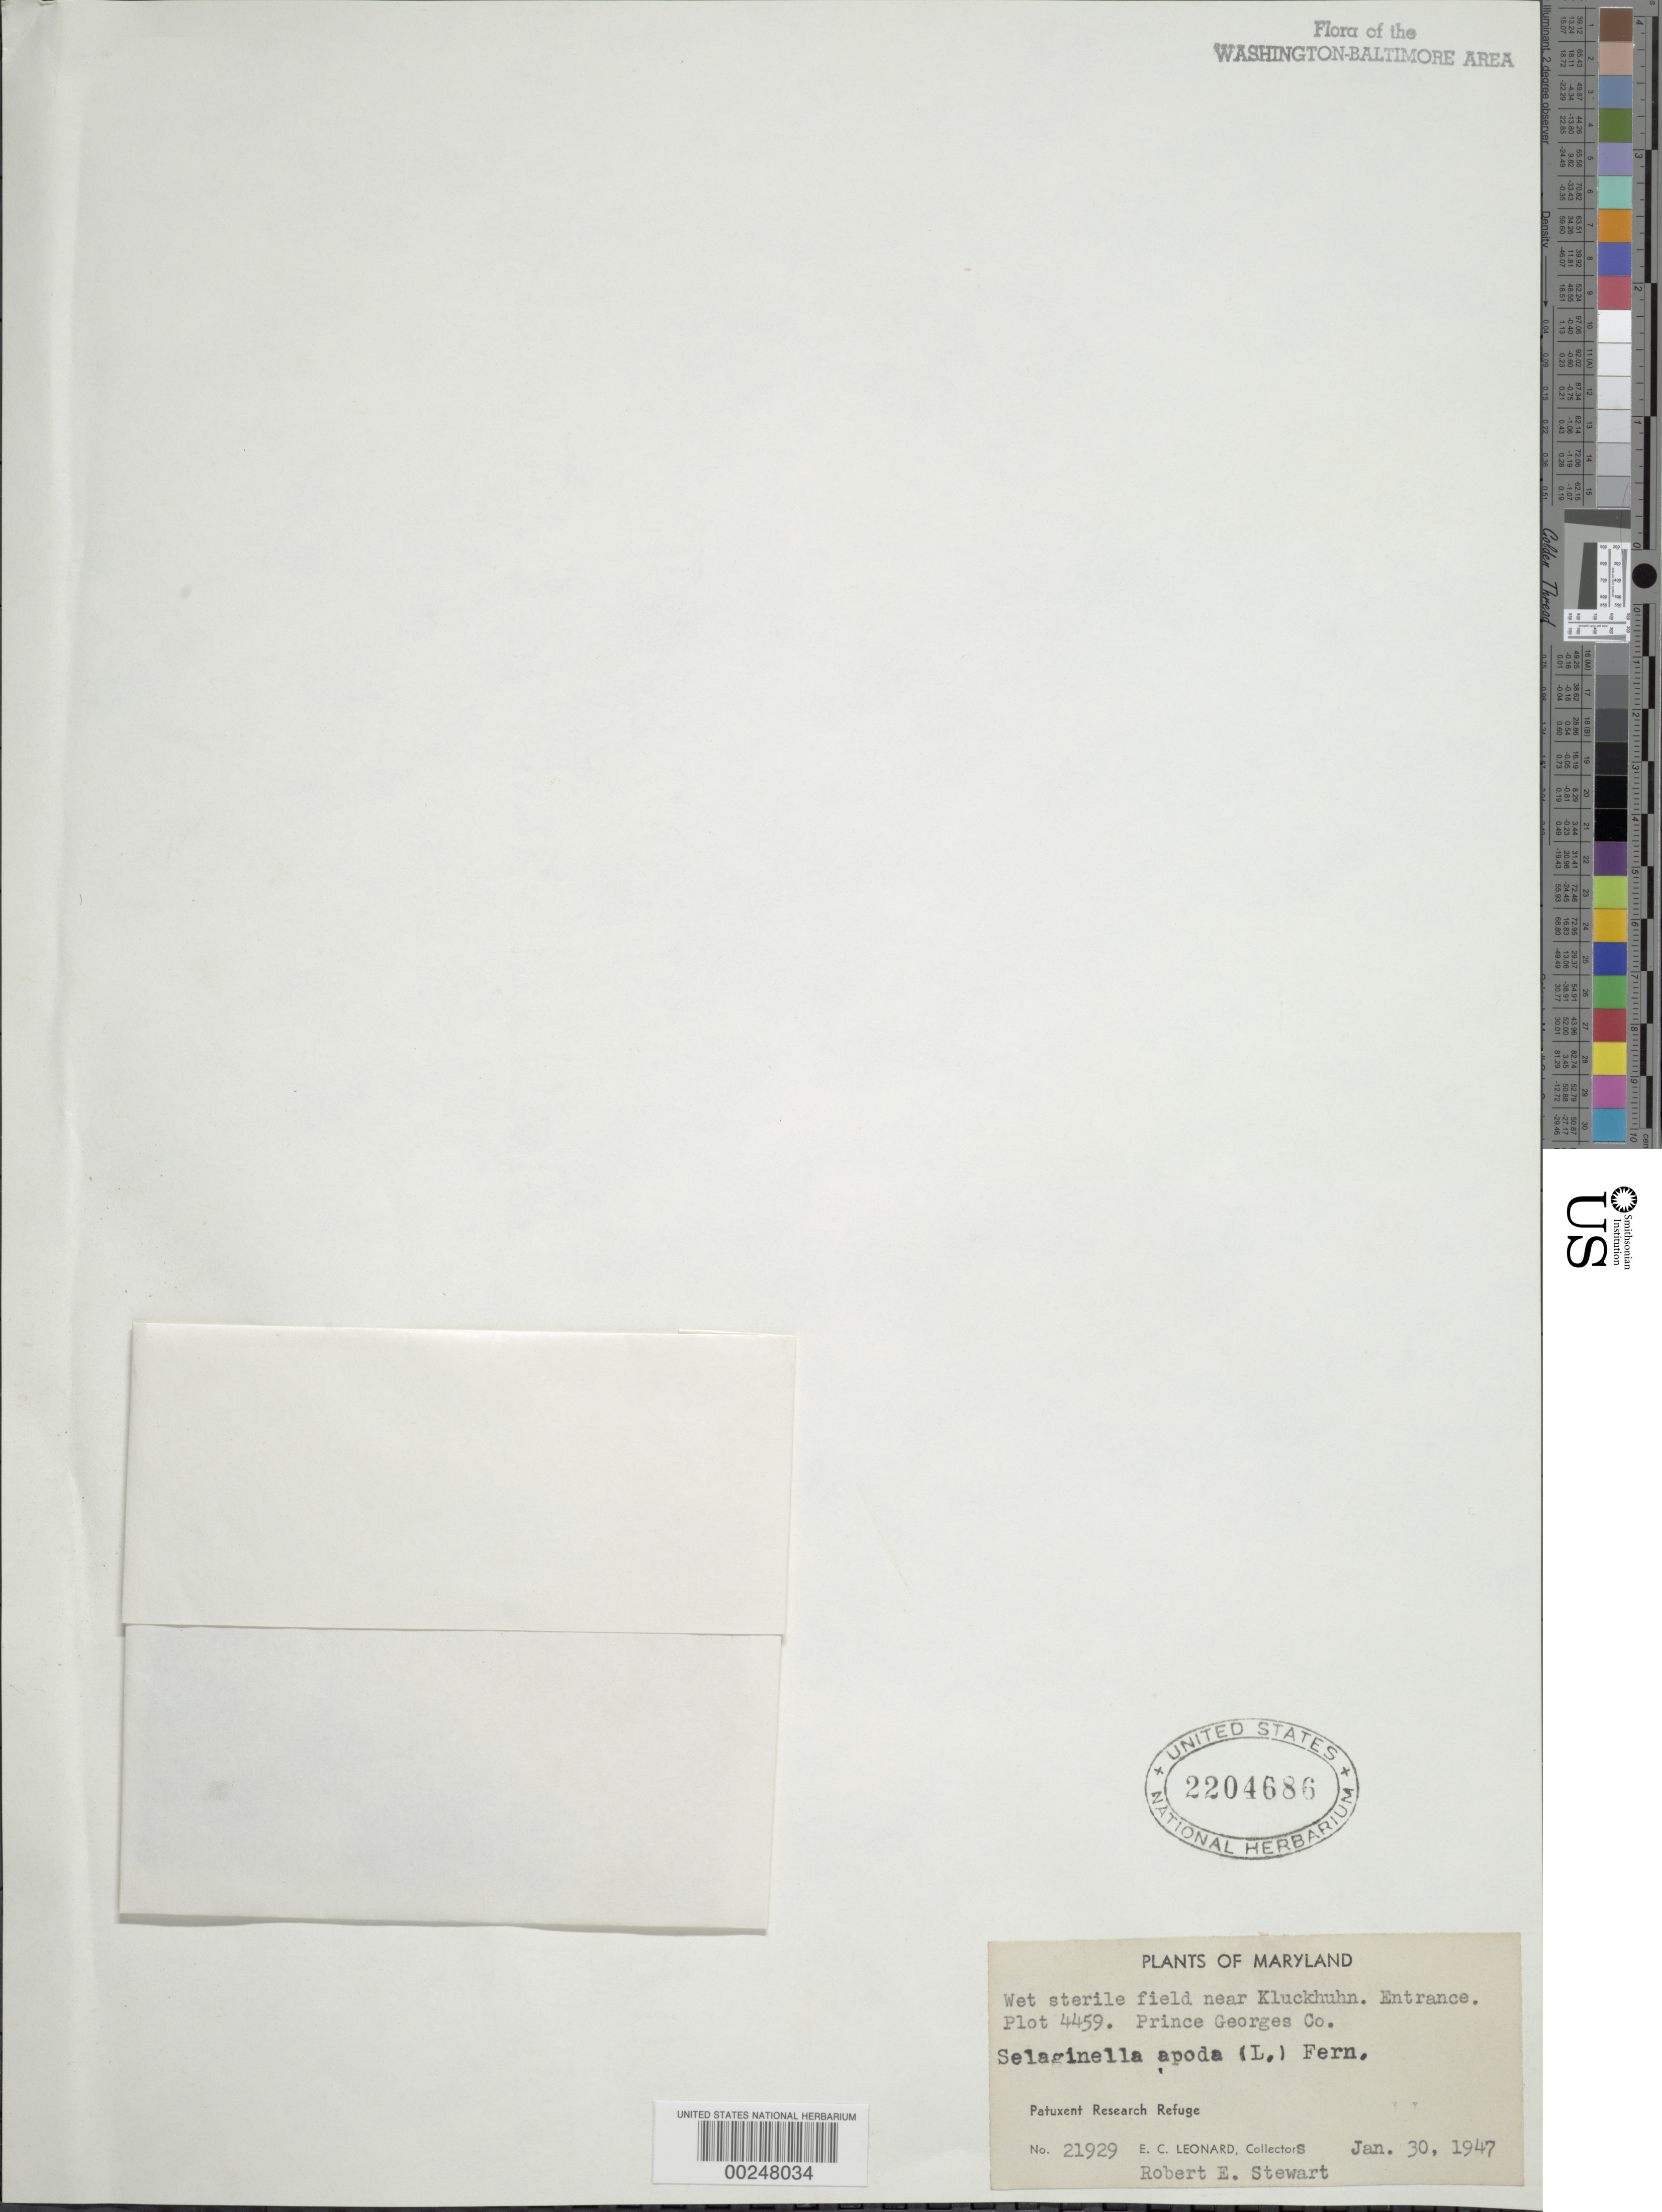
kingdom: Plantae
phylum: Tracheophyta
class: Lycopodiopsida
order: Selaginellales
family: Selaginellaceae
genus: Selaginella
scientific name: Selaginella apus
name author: Spring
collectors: E. C. Leonard & R. Stewart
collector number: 21929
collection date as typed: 30 Jan 1947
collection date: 1947-01-30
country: United States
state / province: Maryland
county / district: Prince George's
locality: Near Kluckhuhn, Patuxent Research Refuge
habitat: Wet sterile field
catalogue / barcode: US 2204686